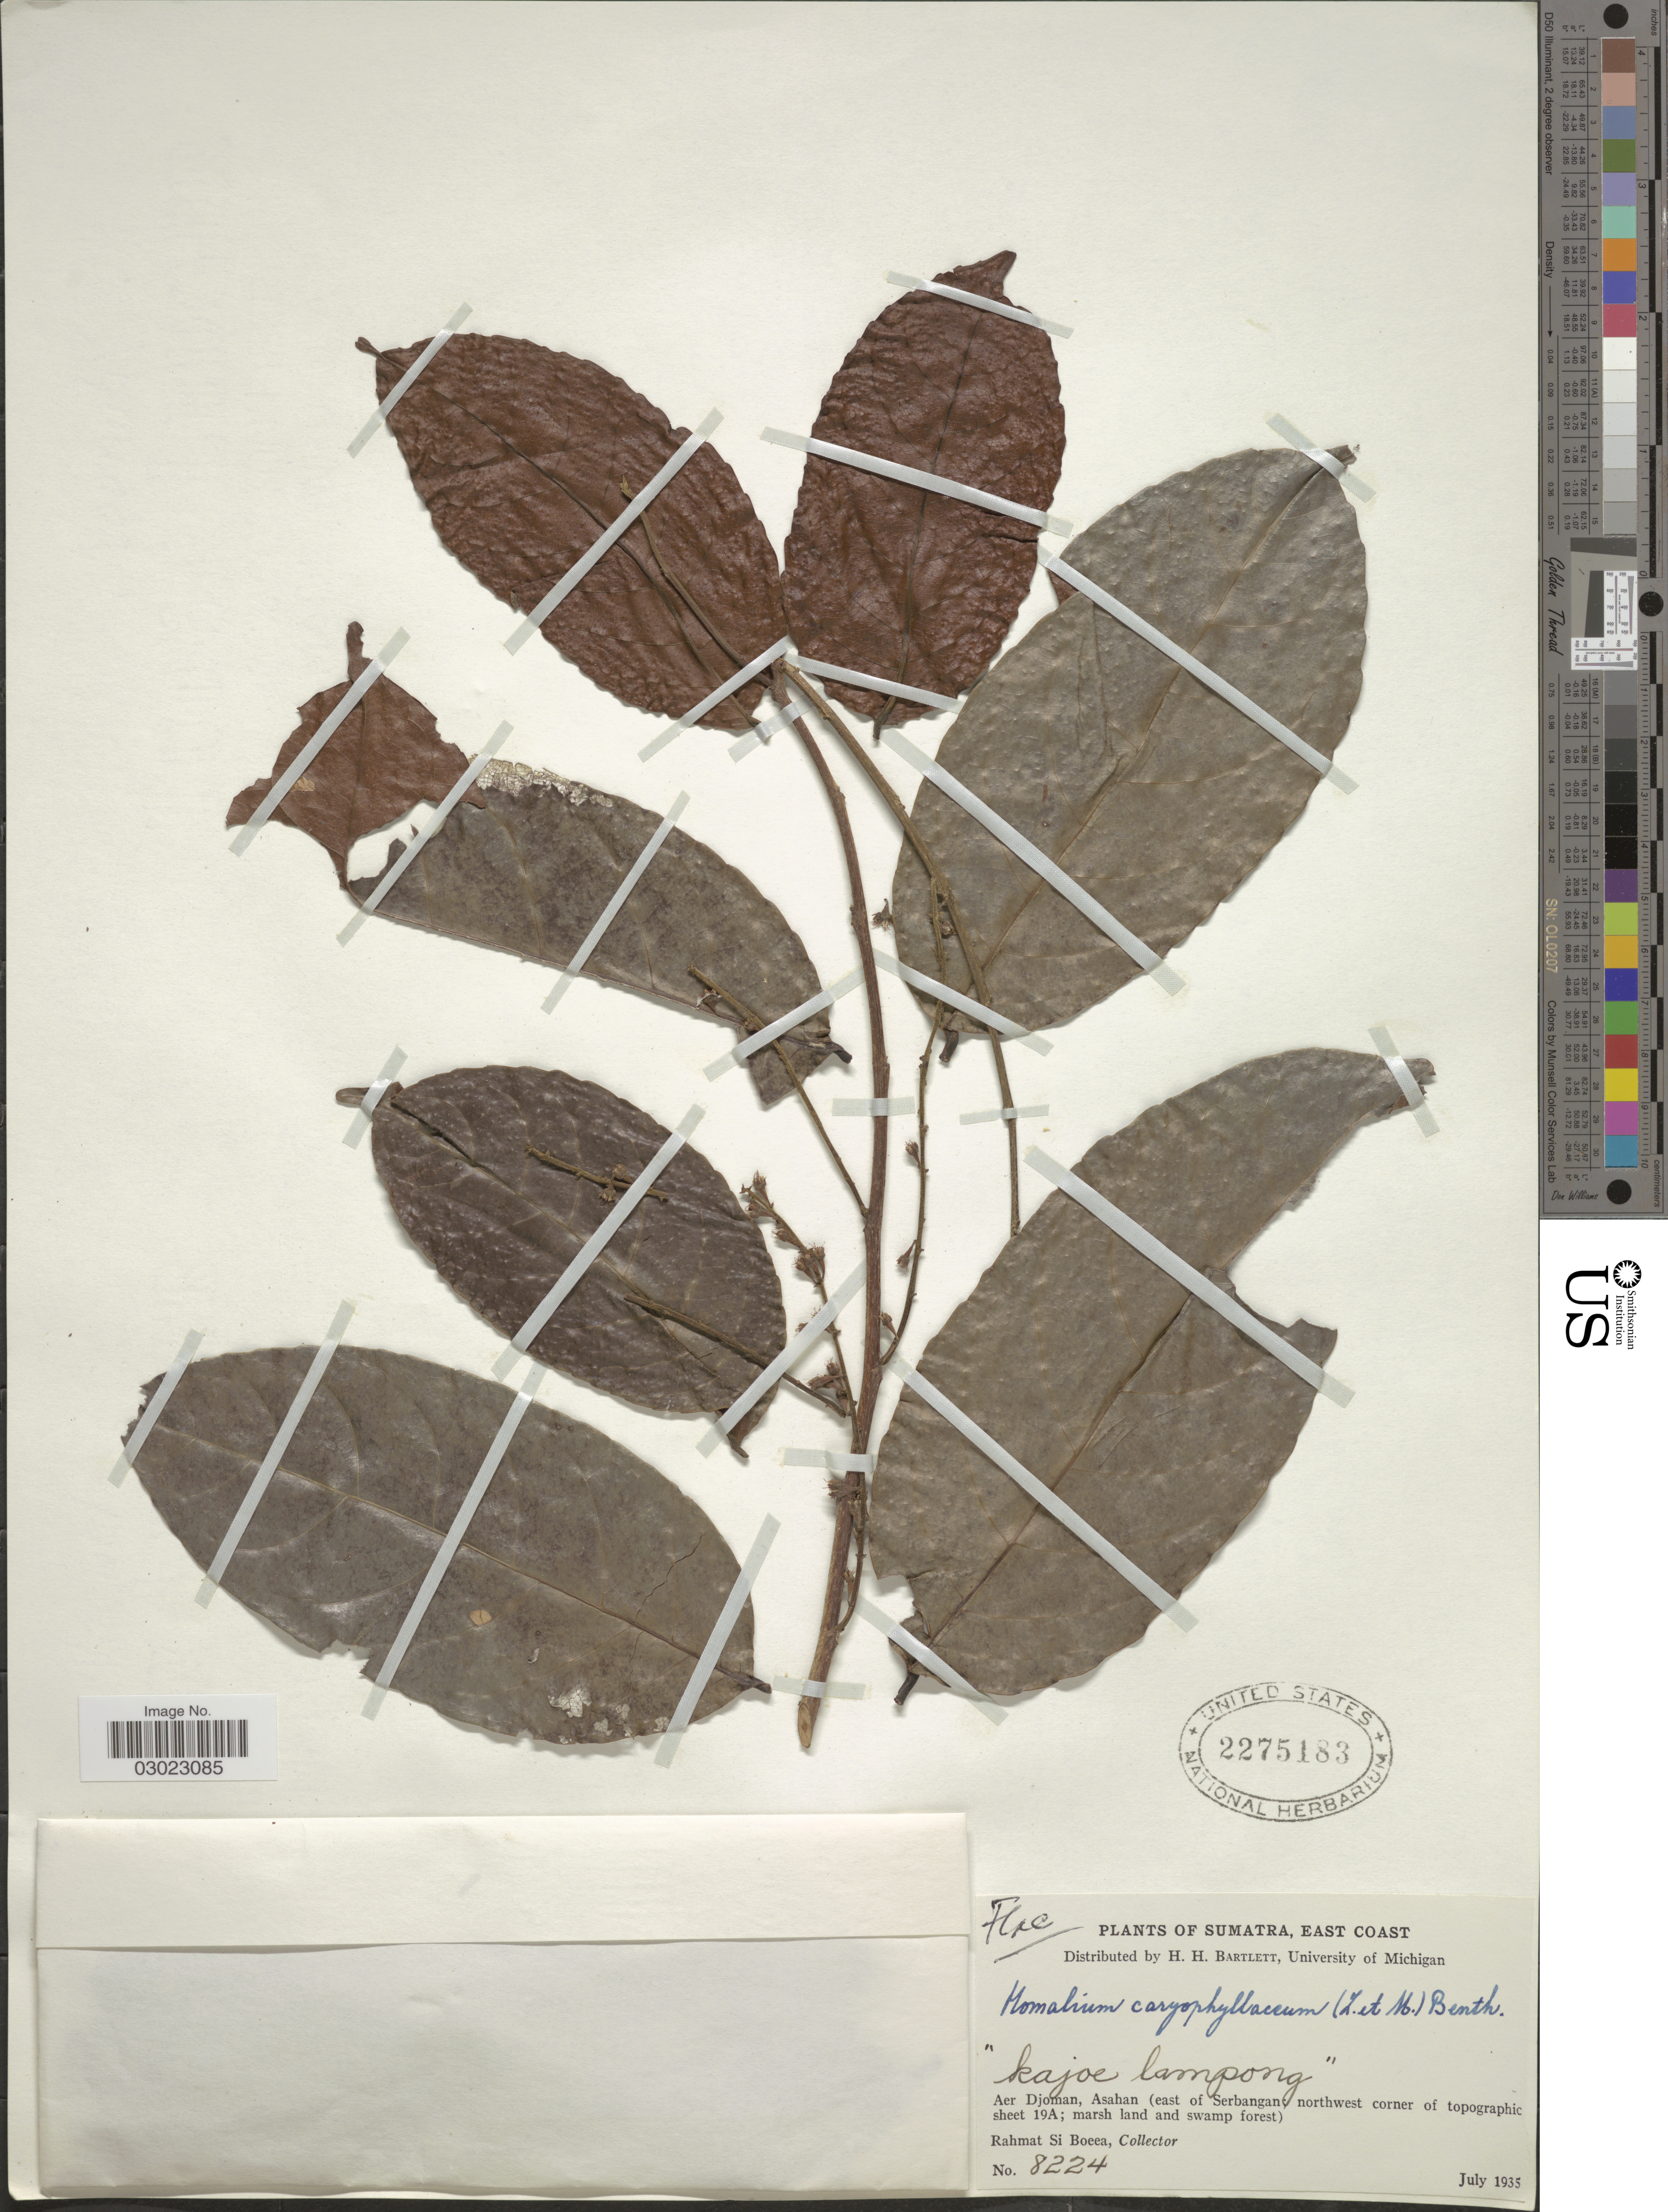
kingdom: Plantae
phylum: Tracheophyta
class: Magnoliopsida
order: Malpighiales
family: Salicaceae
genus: Homalium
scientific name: Homalium caryophyllaceum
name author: Benth.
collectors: Rahmat Si Boeea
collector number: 8224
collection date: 1935-07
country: Indonesia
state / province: Sumatra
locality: East Coast. Aer Djoman, Asahan (east of Serbangan; northwest corner of topographic sheet 19A; marsh land an swamp forest).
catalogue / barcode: US 2275183